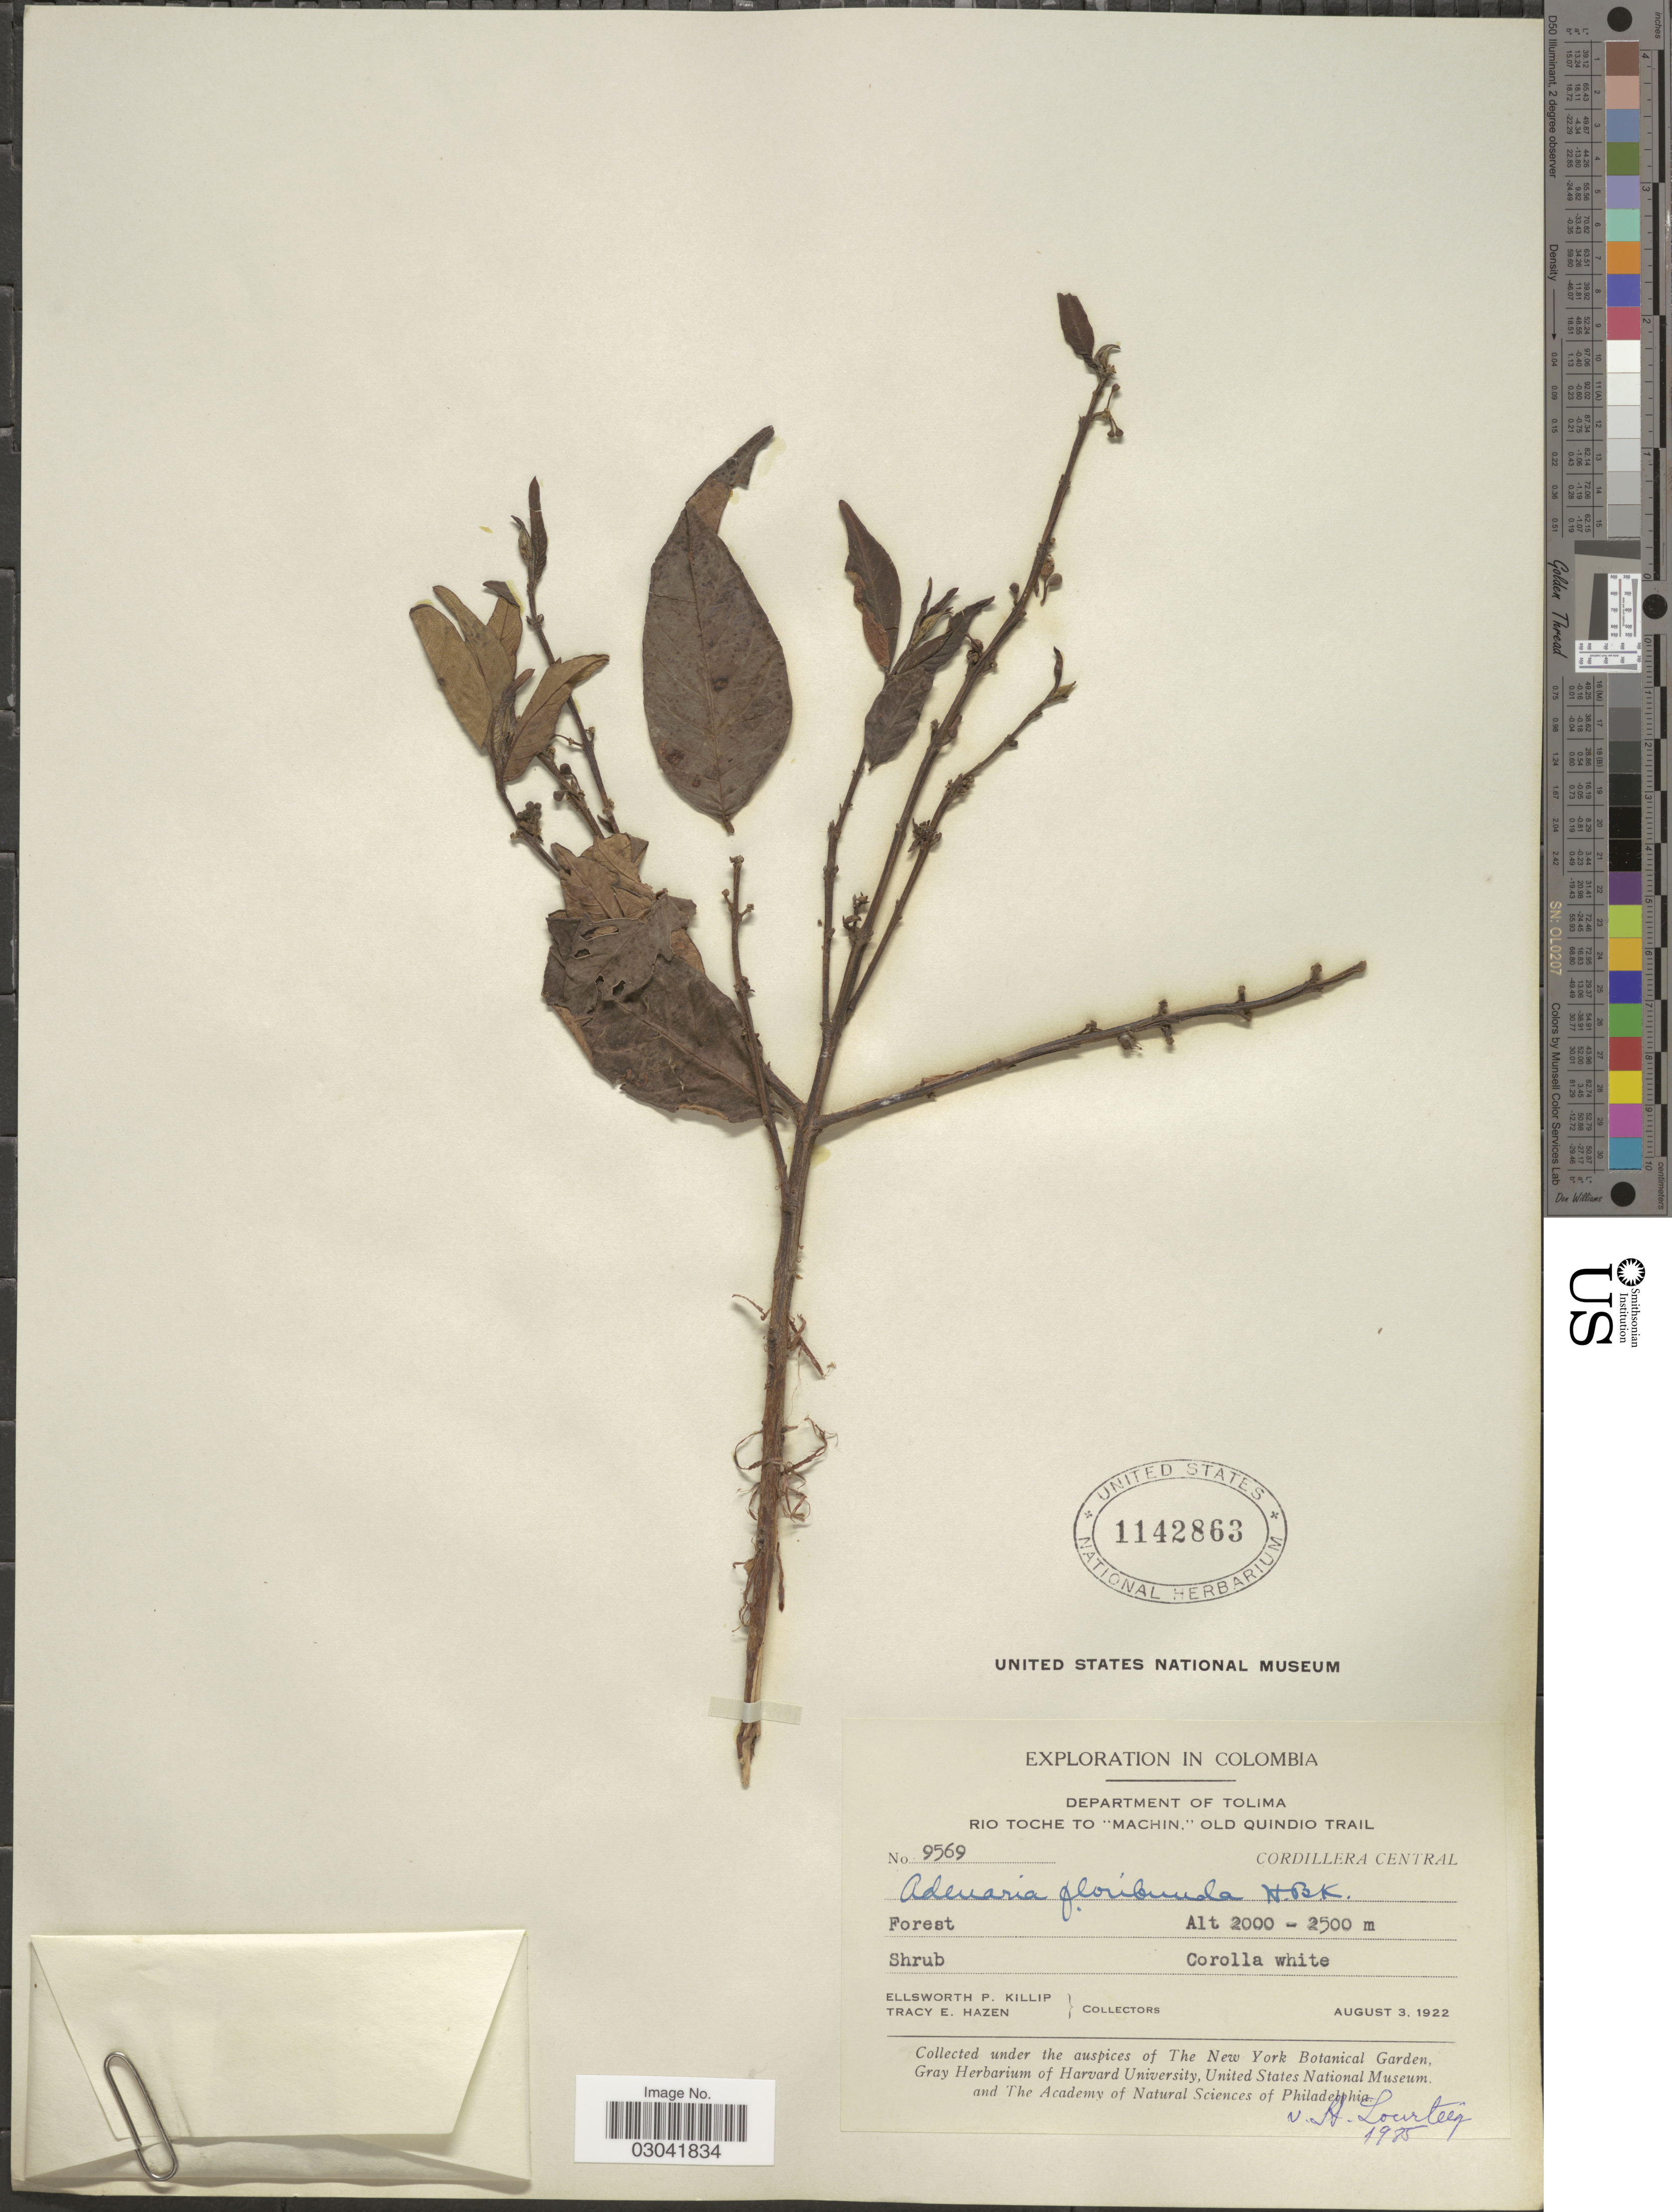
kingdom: Plantae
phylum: Tracheophyta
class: Magnoliopsida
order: Myrtales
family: Lythraceae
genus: Adenaria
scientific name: Adenaria floribunda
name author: Kunth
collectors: E. P. Killip & T. E. Hazen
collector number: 9569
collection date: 1922-08-03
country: Colombia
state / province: Tolima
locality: Department of Tolima. Rio Toche to "Machin," Old Quindio Trail. Cordillera Central.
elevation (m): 2000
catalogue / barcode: US 1142863